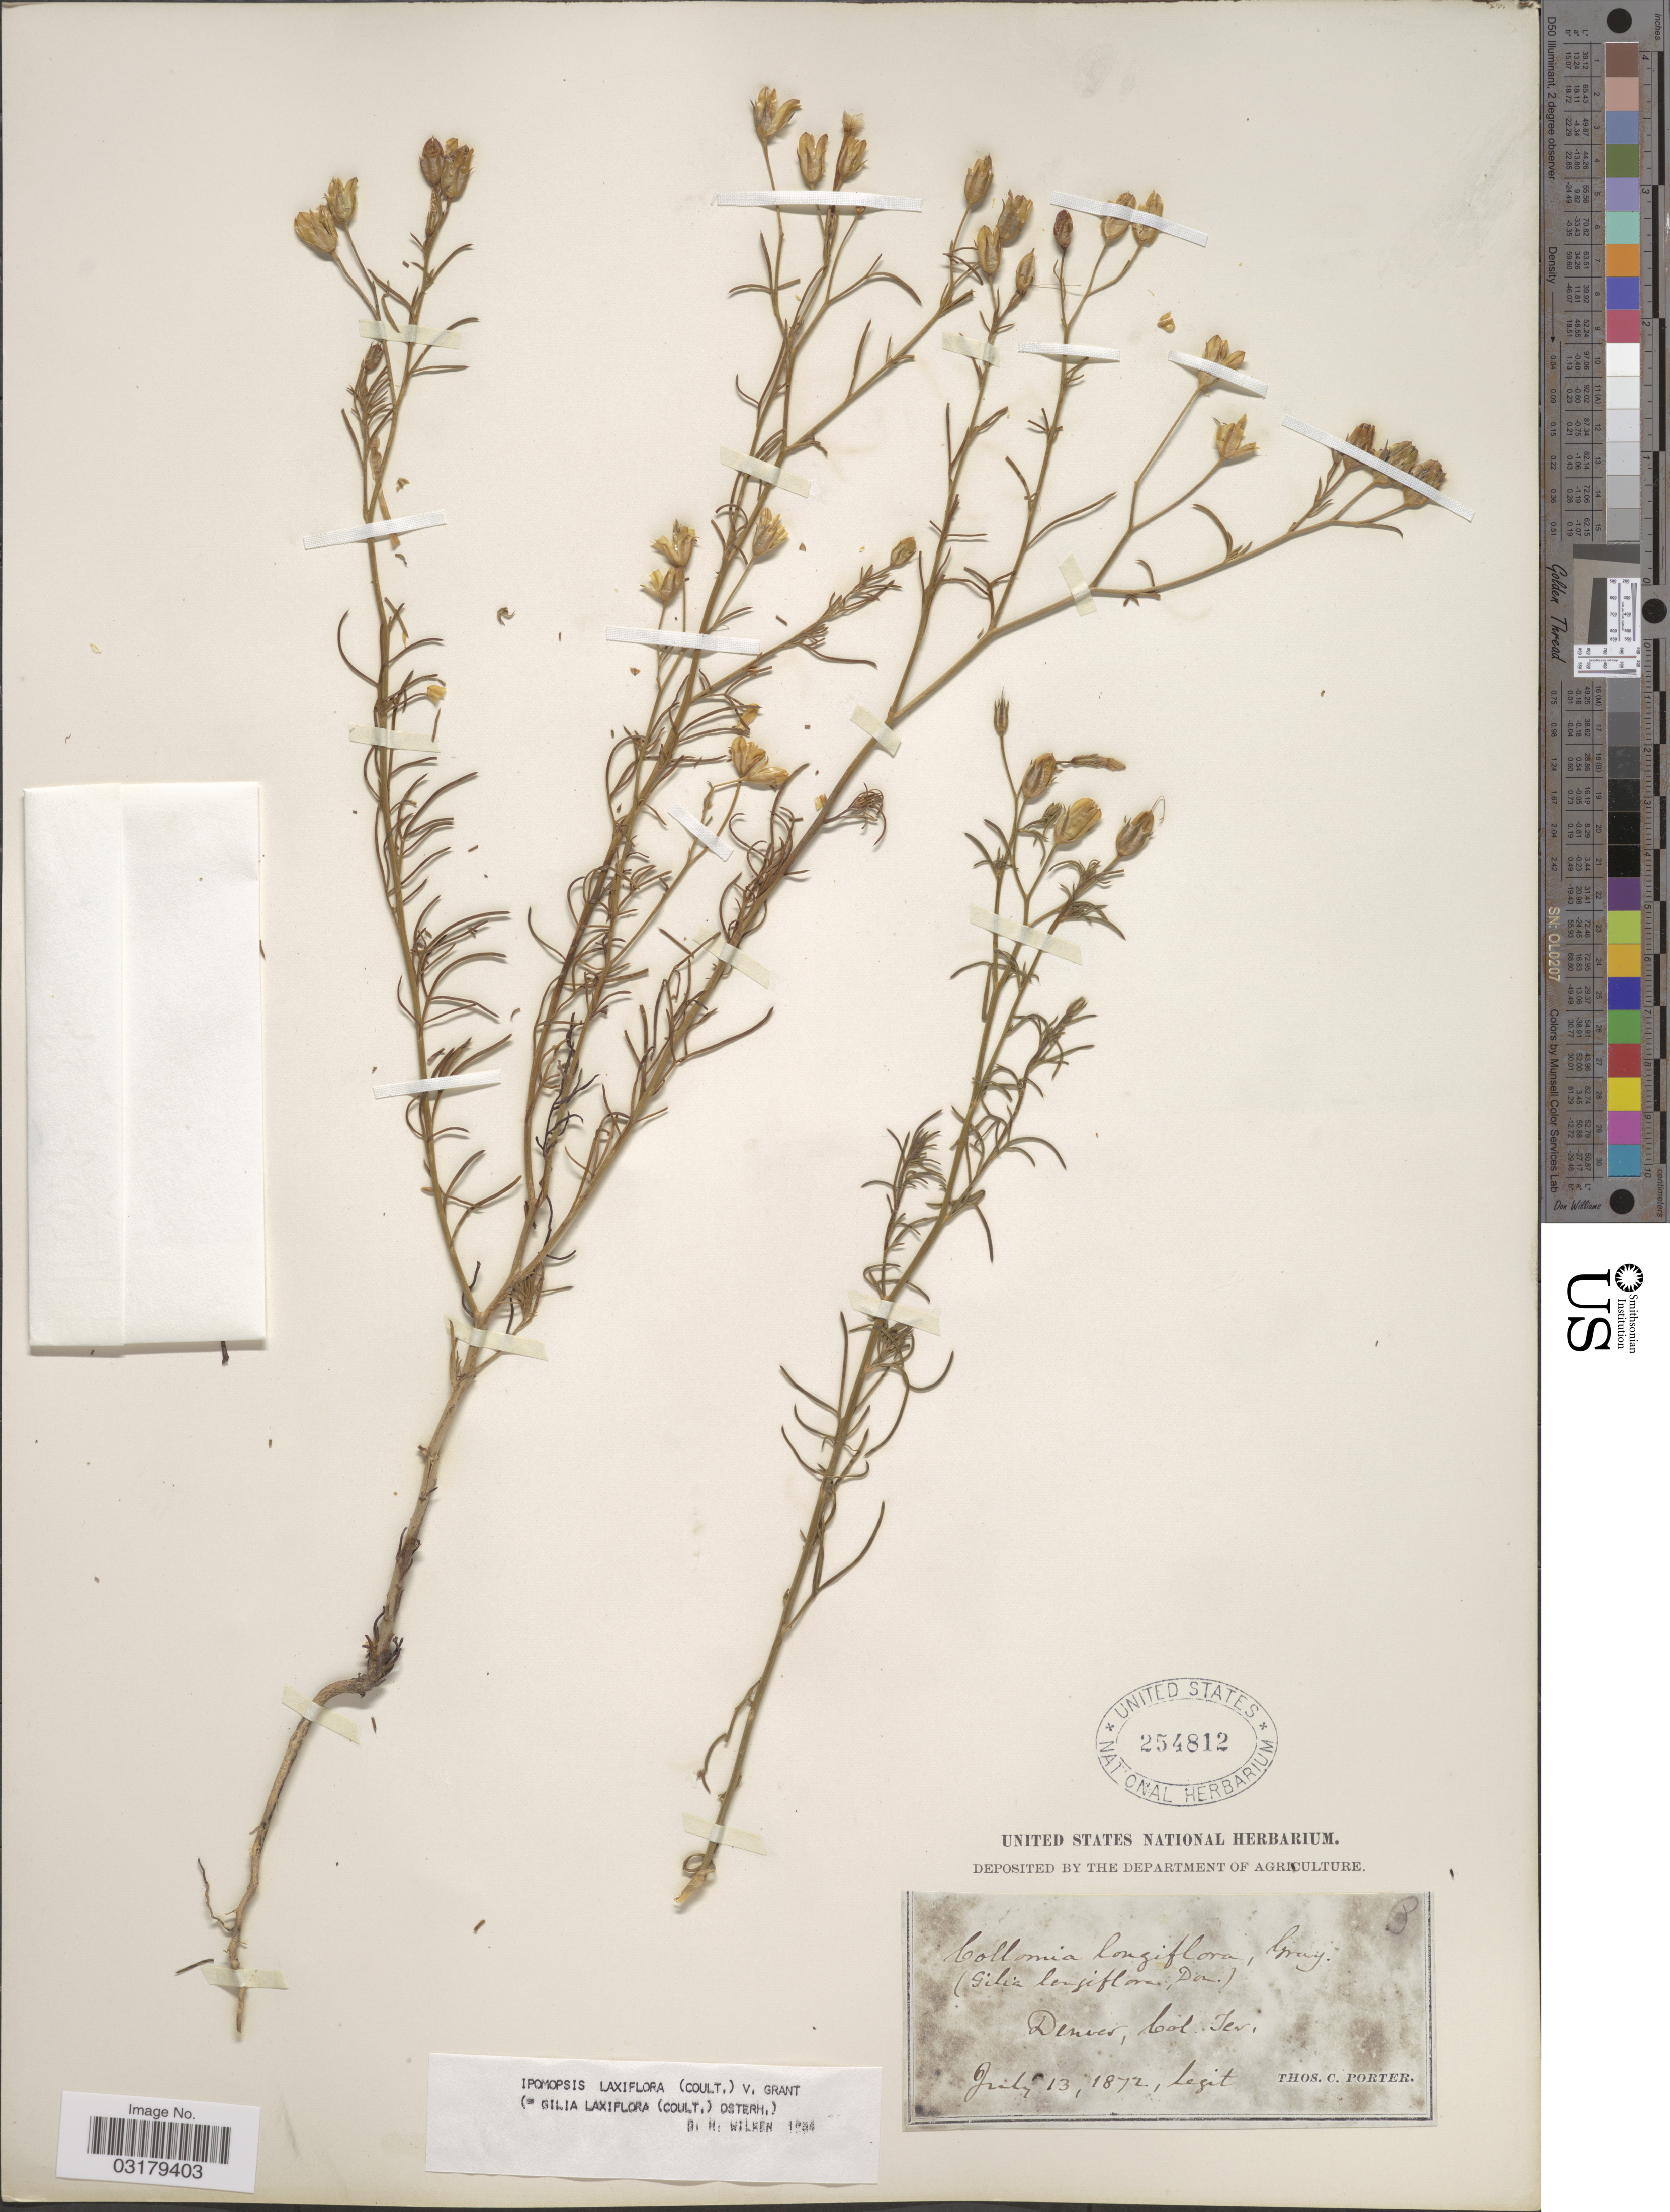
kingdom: Plantae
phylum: Tracheophyta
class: Magnoliopsida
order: Ericales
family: Polemoniaceae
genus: Ipomopsis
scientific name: Ipomopsis laxiflora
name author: (J.M. Coult.) V.E. Grant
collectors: T. Porter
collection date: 1872-07-13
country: United States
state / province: Colorado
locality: Denver, Col. Ter.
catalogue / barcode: US 254812